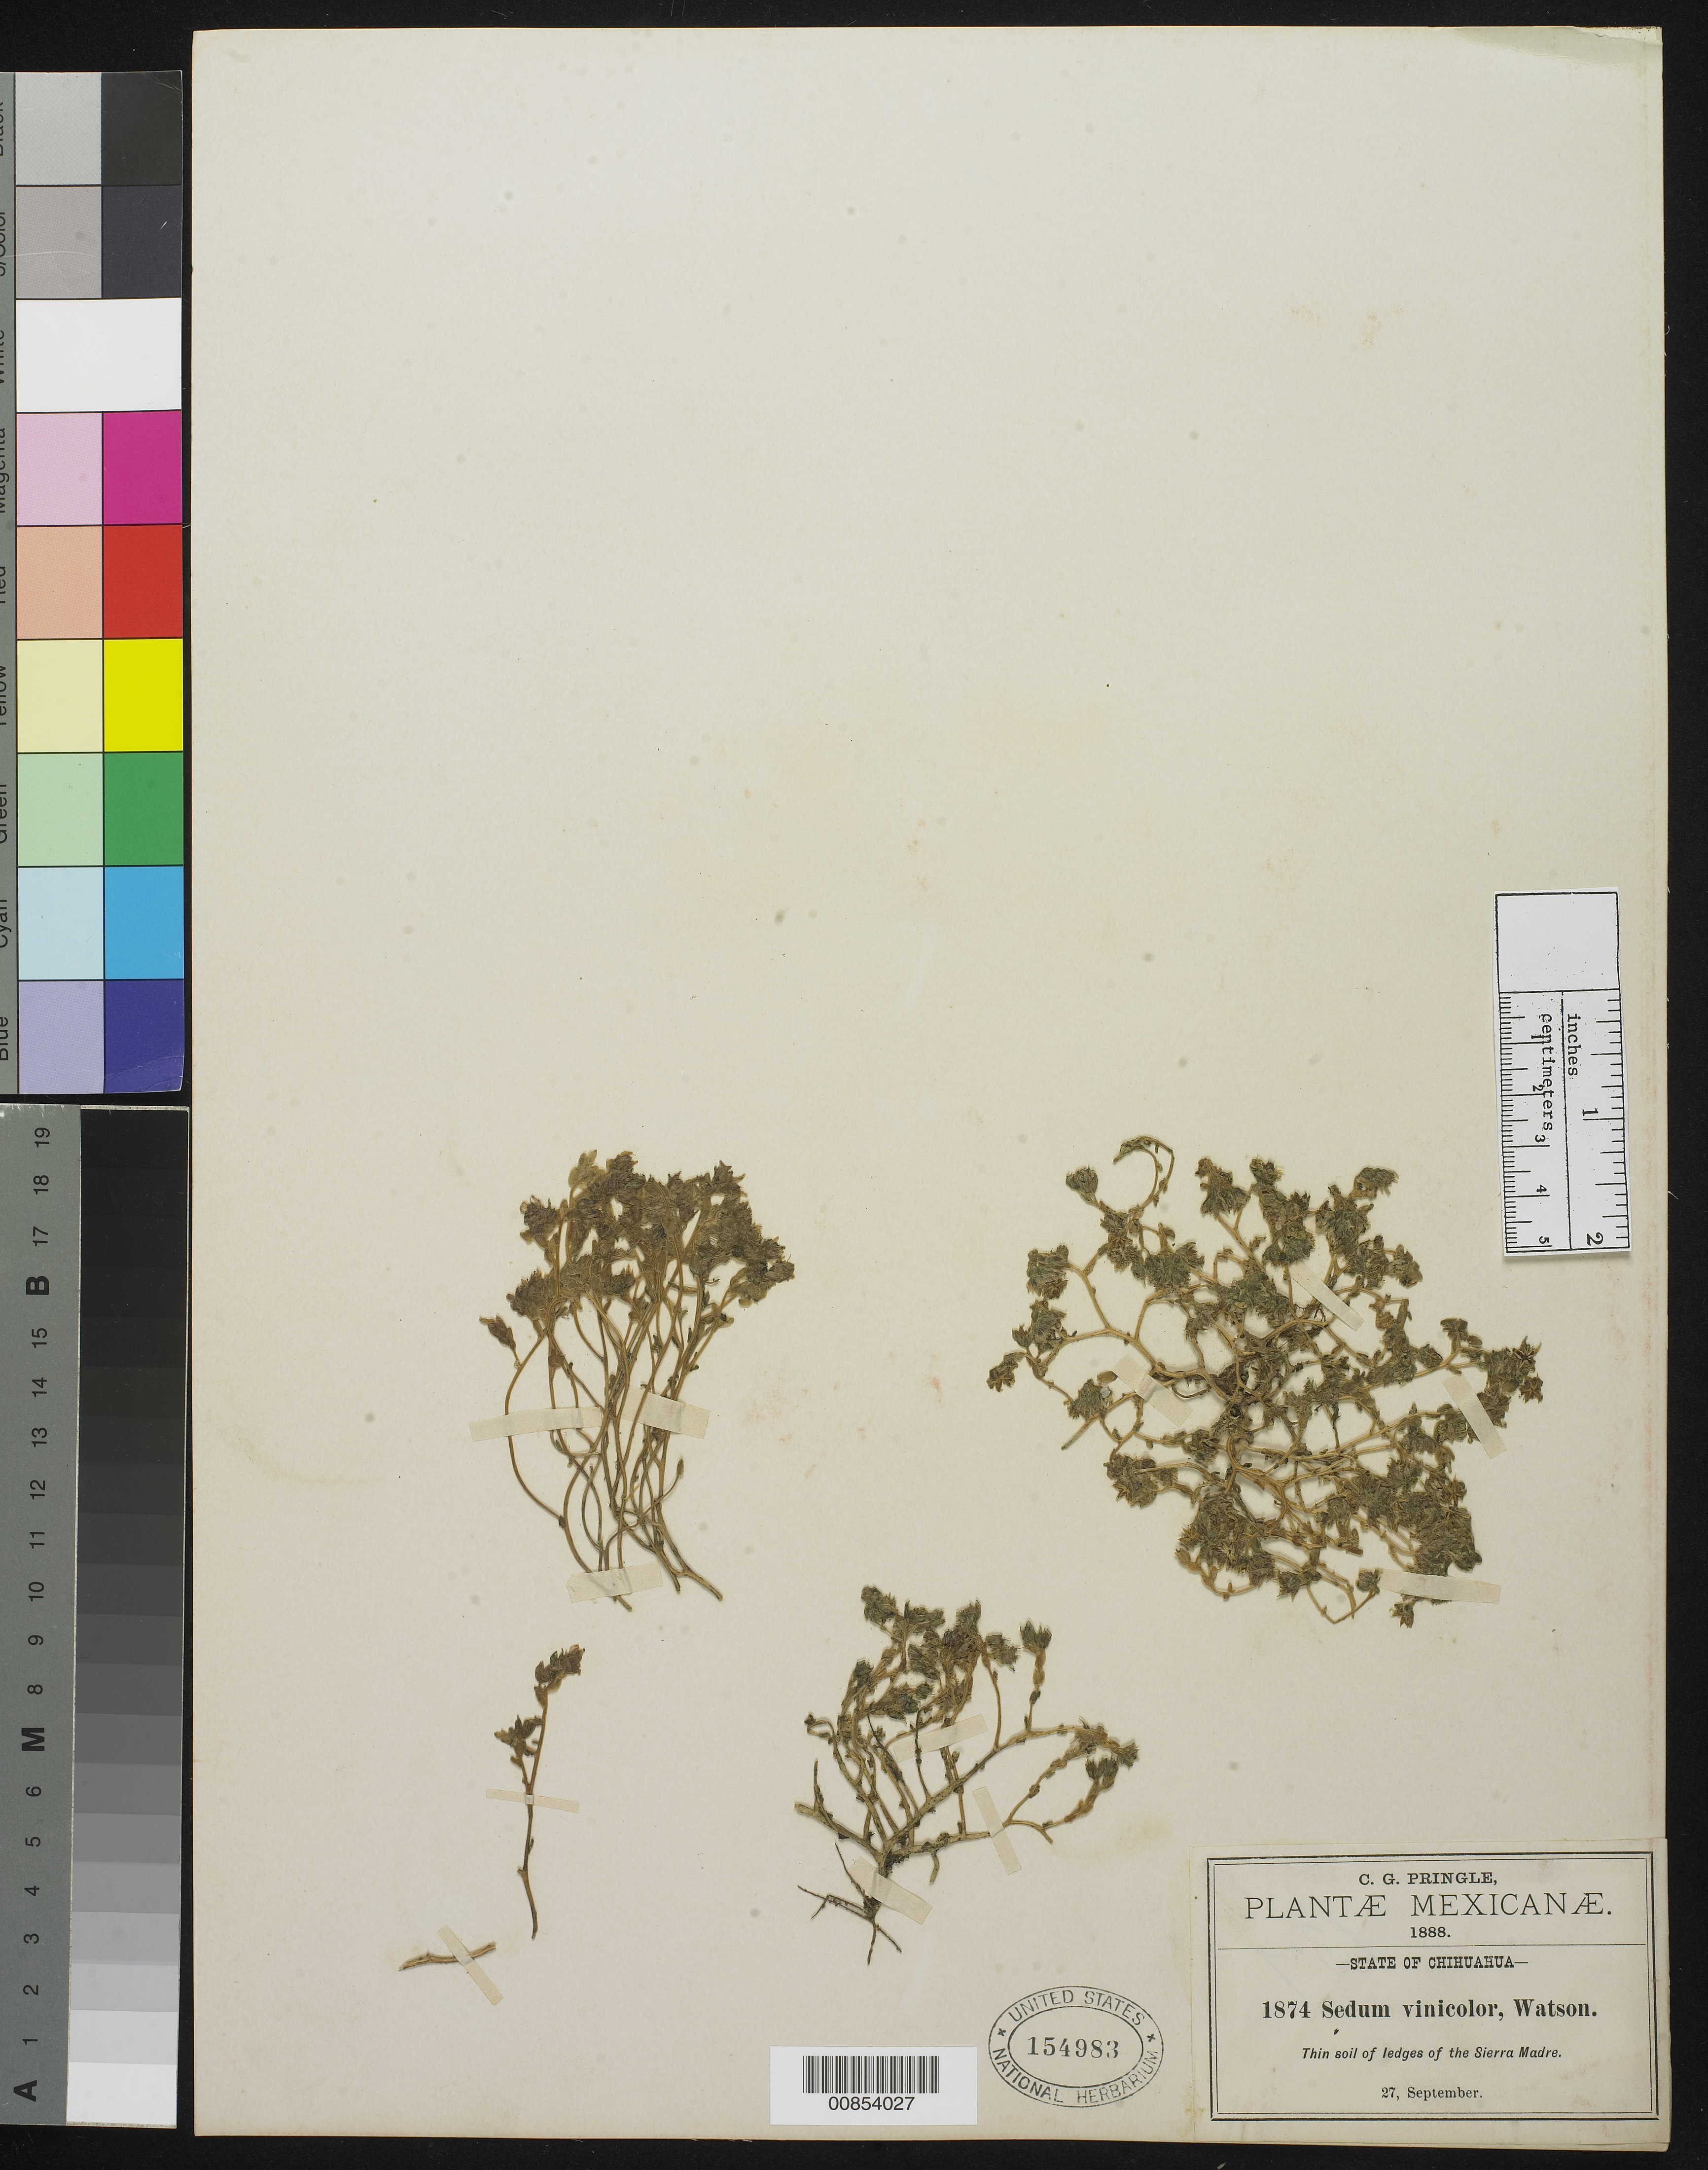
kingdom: Plantae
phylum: Tracheophyta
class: Magnoliopsida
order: Saxifragales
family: Crassulaceae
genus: Sedum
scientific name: Sedum vinicolor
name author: S. Watson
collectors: C. G. Pringle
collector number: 1874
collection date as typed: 27 Sep 1888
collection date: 1888-09-27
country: Mexico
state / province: Chihuahua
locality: Ledges of the Sierra Madre, Chihuahua.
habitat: Thin soil of ledges.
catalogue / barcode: US 154983